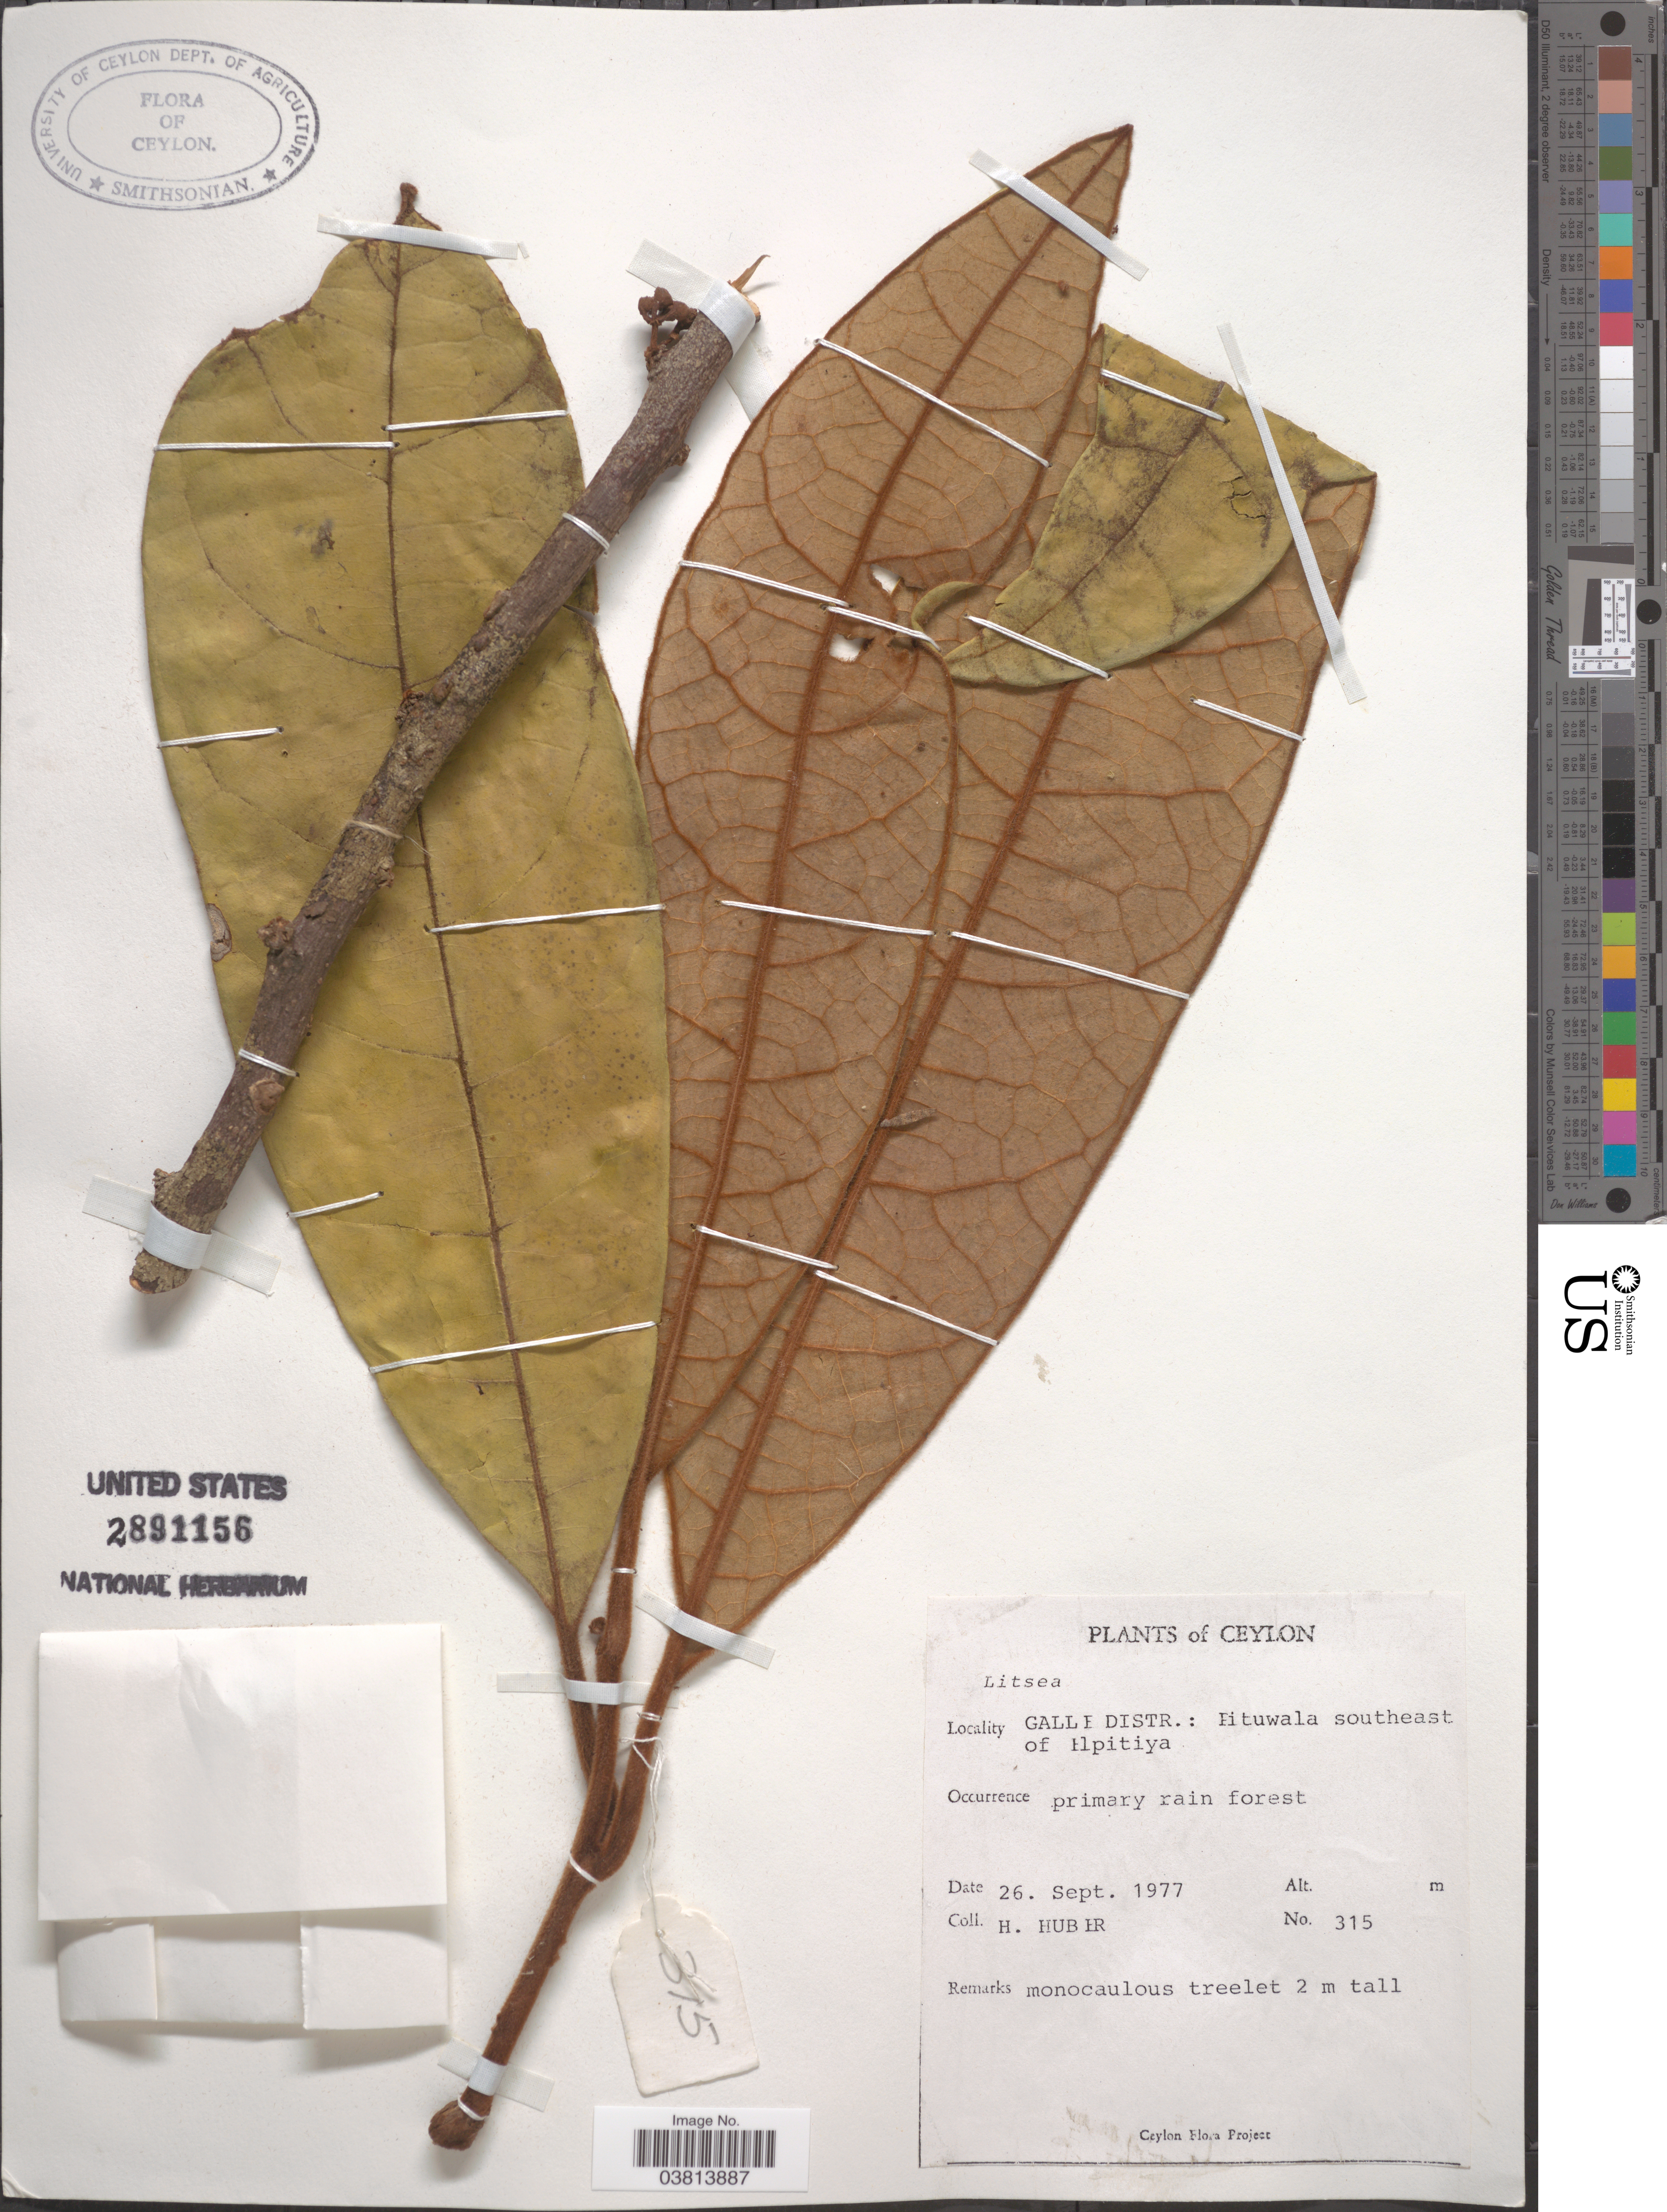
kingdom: Plantae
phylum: Tracheophyta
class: Magnoliopsida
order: Laurales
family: Lauraceae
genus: Litsea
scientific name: Litsea sp.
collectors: H. Huber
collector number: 315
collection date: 1977-09-26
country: Sri Lanka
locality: Ceylon. Galle Distr.: Pituwala southeast of Elpitiya.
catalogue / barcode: US 2891156